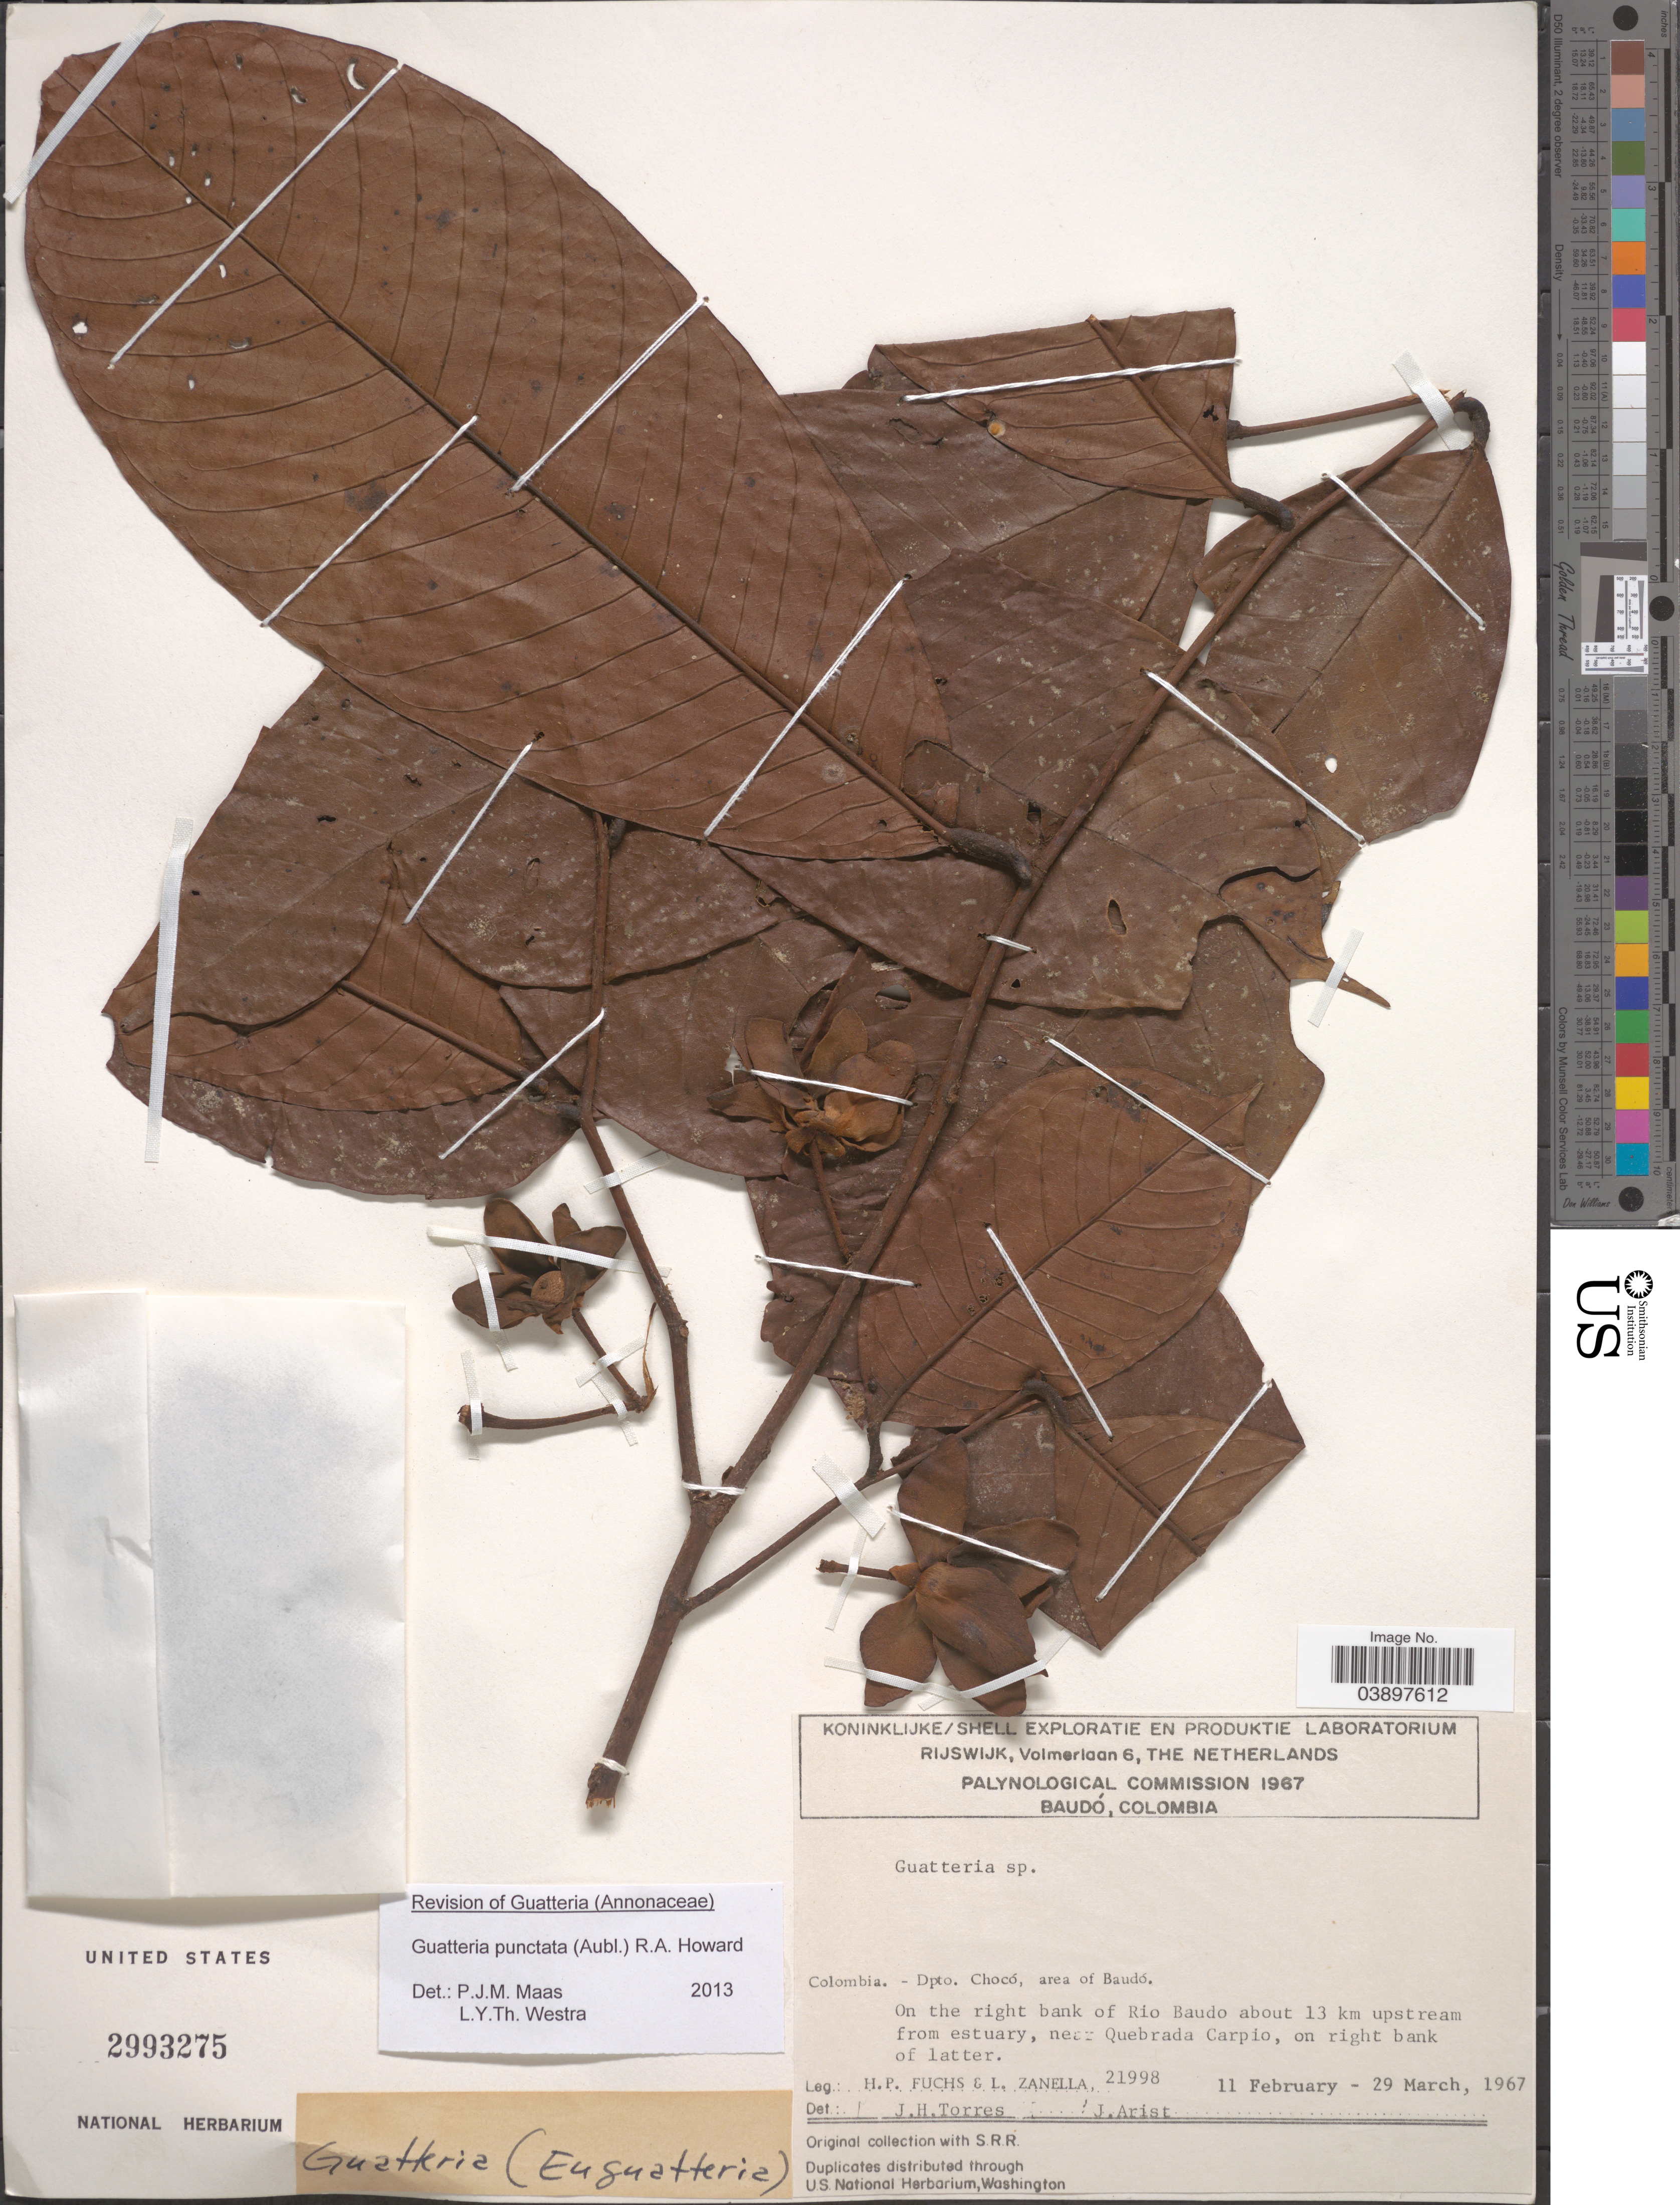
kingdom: Plantae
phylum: Tracheophyta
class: Magnoliopsida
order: Magnoliales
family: Annonaceae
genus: Guatteria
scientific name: Guatteria punctata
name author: (Aubl.) R.A. Howard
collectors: H. P. Fuchs & L. Zanella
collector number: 21998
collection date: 1967-02-11/1967-03-29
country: Colombia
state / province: Chocó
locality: Dpto. Chocó, area of Baudó. On the right bank of Rio Baudo about 13 km upstream from estuary, near Quebrada Carpio, on right bank of latter.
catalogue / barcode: US 2993275